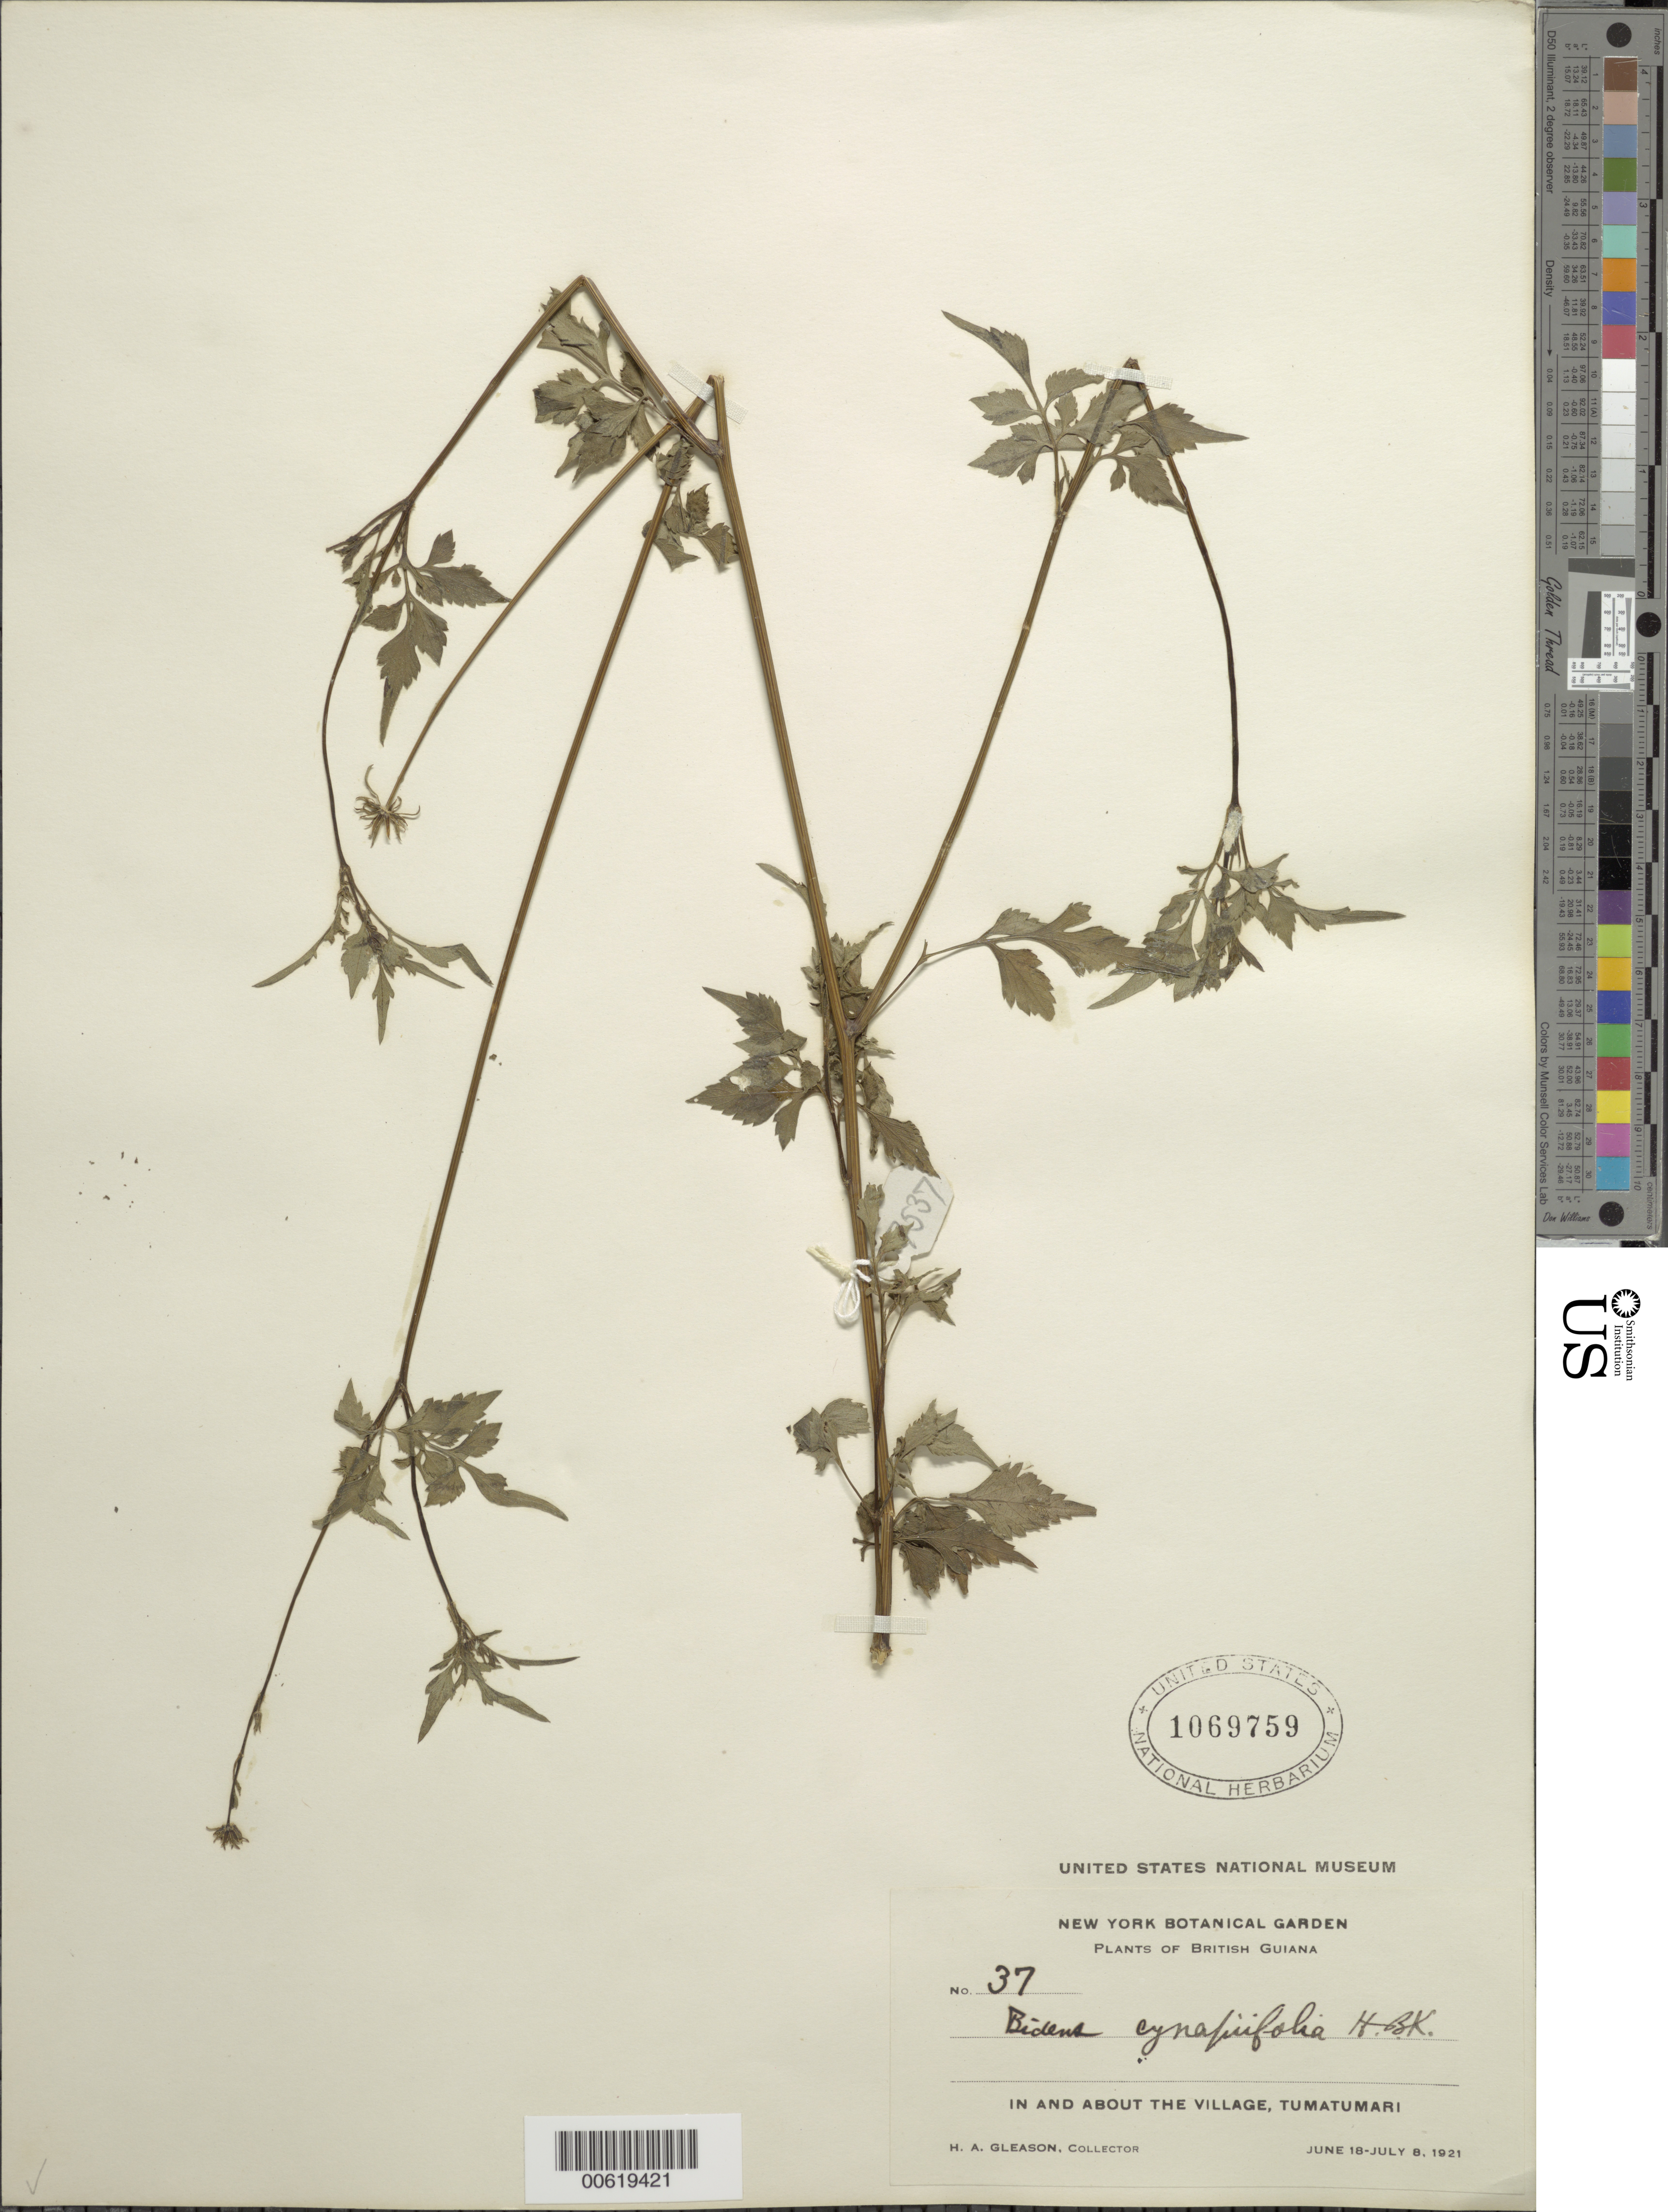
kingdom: Plantae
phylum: Tracheophyta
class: Magnoliopsida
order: Asterales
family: Asteraceae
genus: Bidens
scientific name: Bidens cynapiifolia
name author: Kunth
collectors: H. A. Gleason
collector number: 37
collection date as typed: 18-Jun-21 to 8-Jul-21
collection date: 1921-06-18/1921-07-08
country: Guyana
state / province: Potaro-Siparuni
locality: Tumatumari Village, Potaro R.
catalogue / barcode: US 1069759